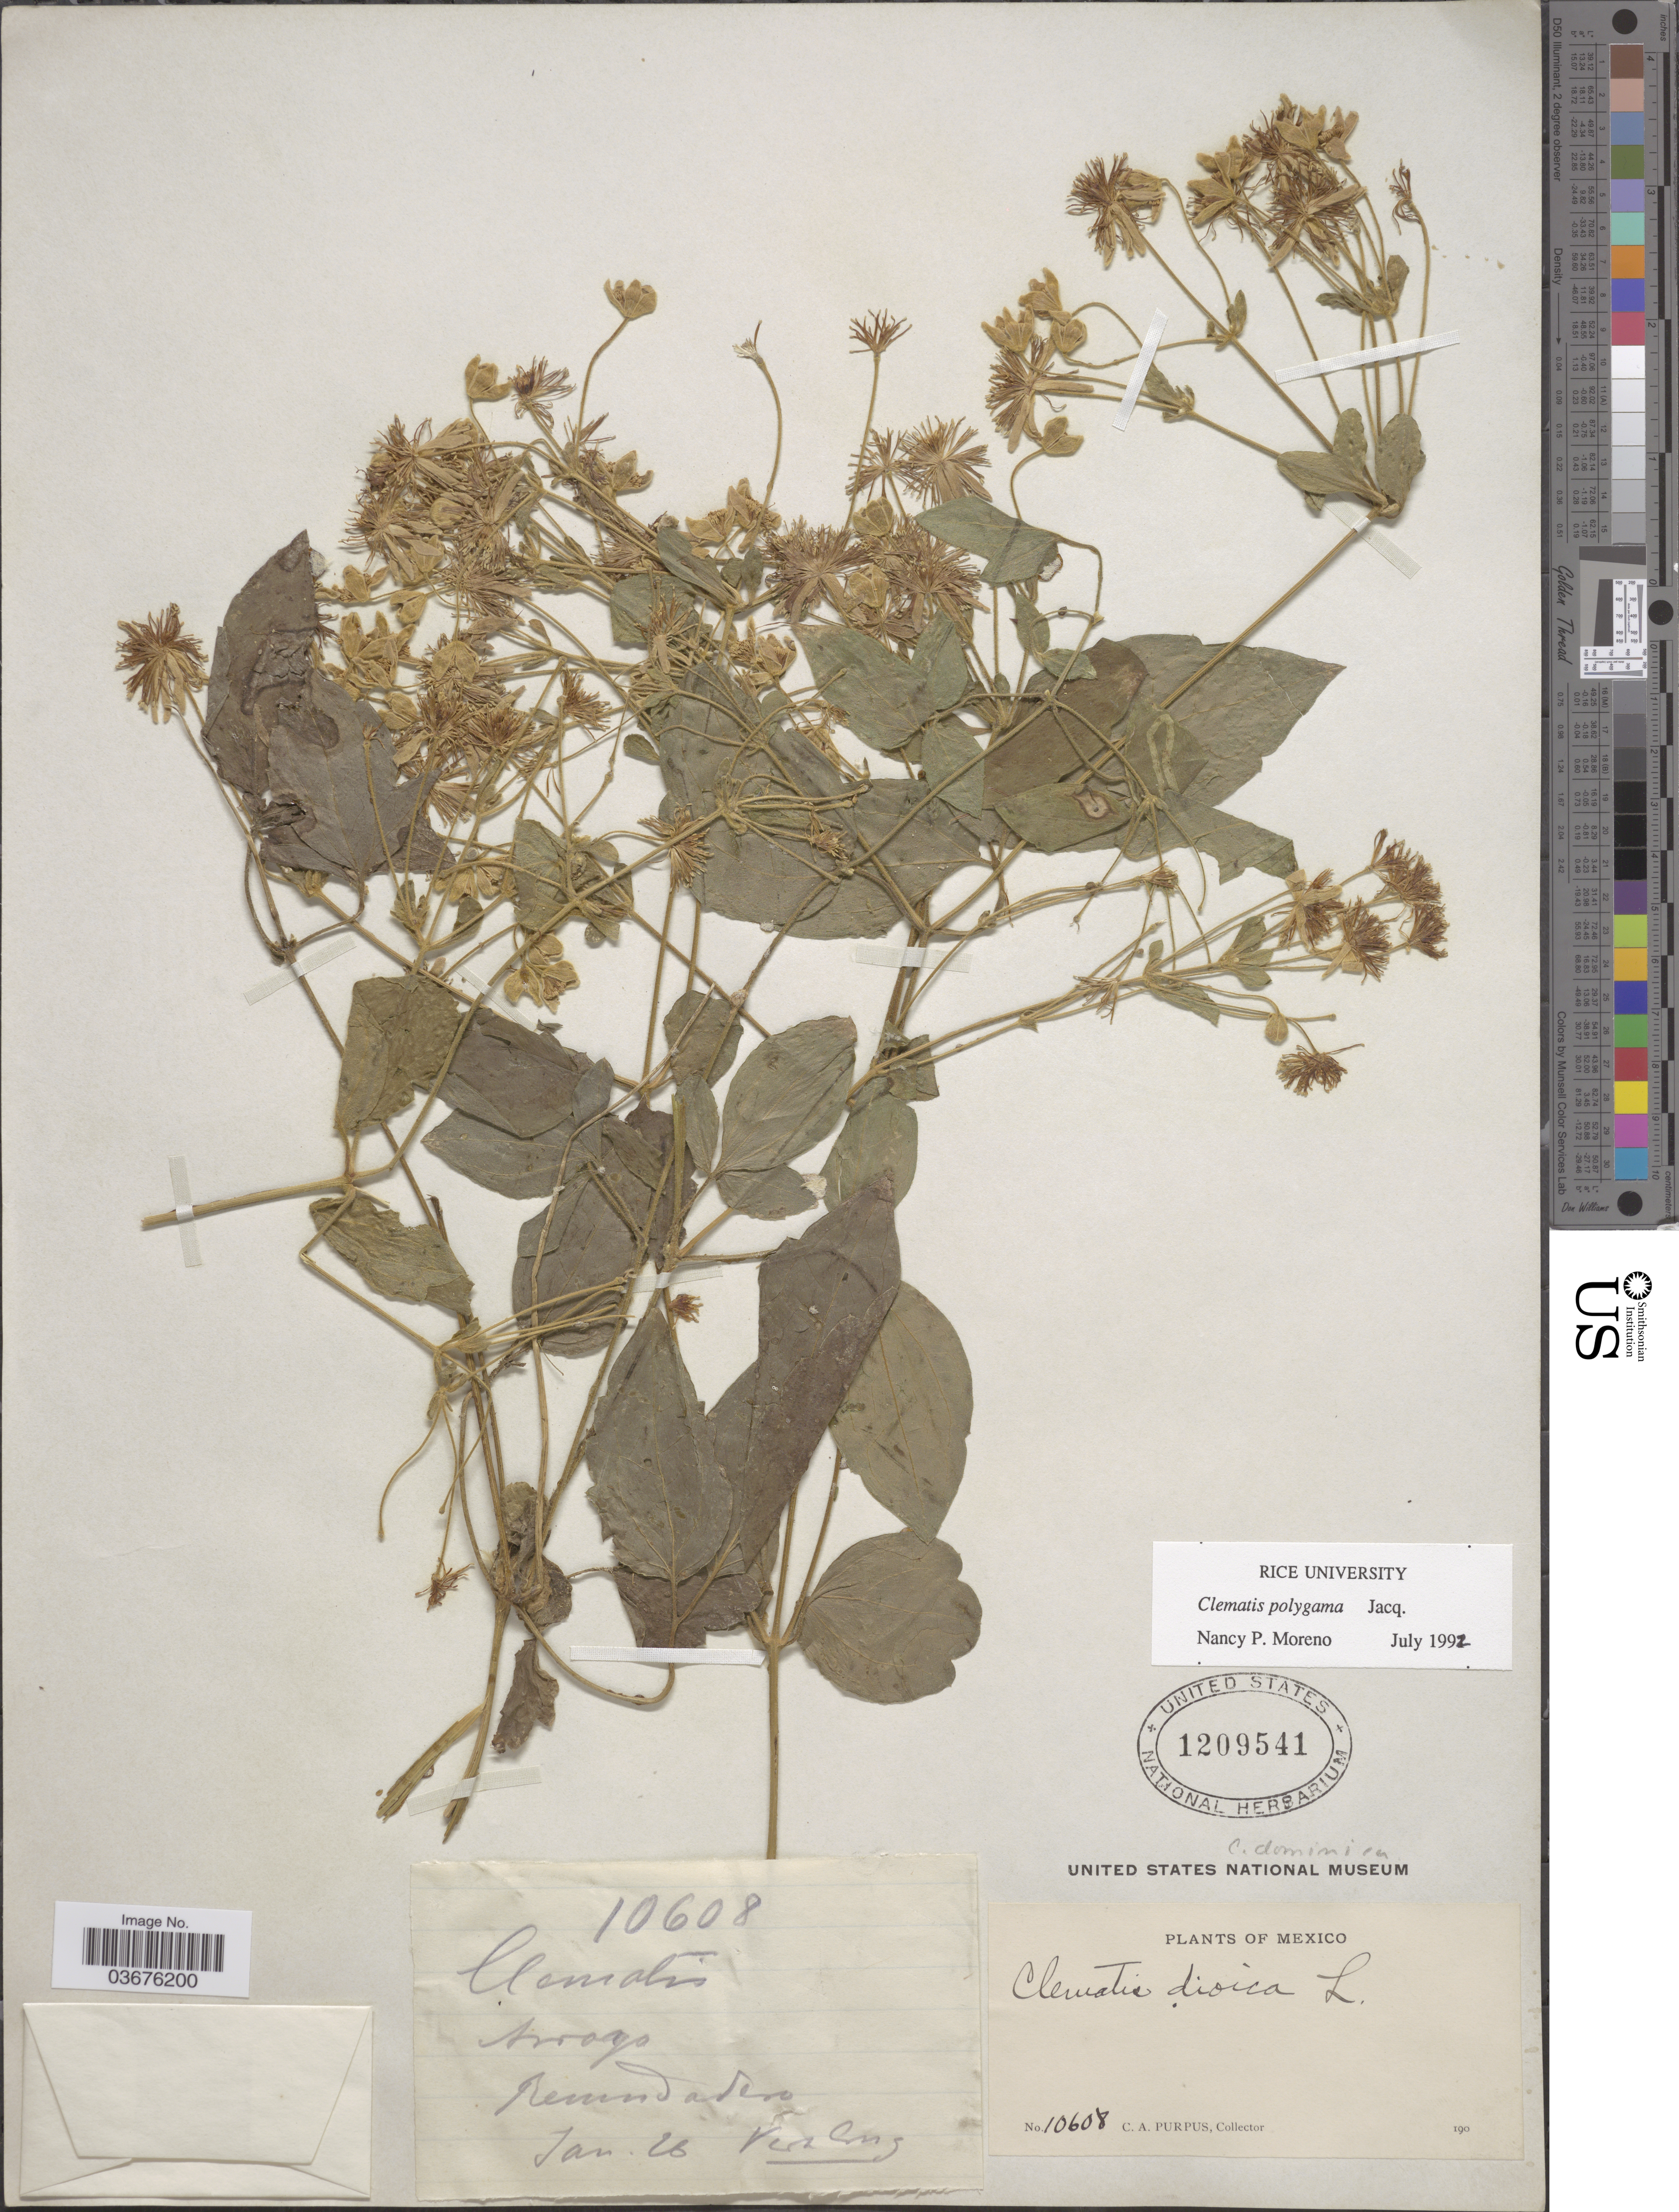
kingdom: Plantae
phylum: Tracheophyta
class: Magnoliopsida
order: Ranunculales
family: Ranunculaceae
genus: Clematis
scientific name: Clematis polygama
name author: Jacq.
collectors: C. A. Purpus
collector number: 10608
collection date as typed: Transcribed d/m/y: /1/26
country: Mexico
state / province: Veracruz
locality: Arrago, Remudadero. Veracruz.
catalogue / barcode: US 1209541